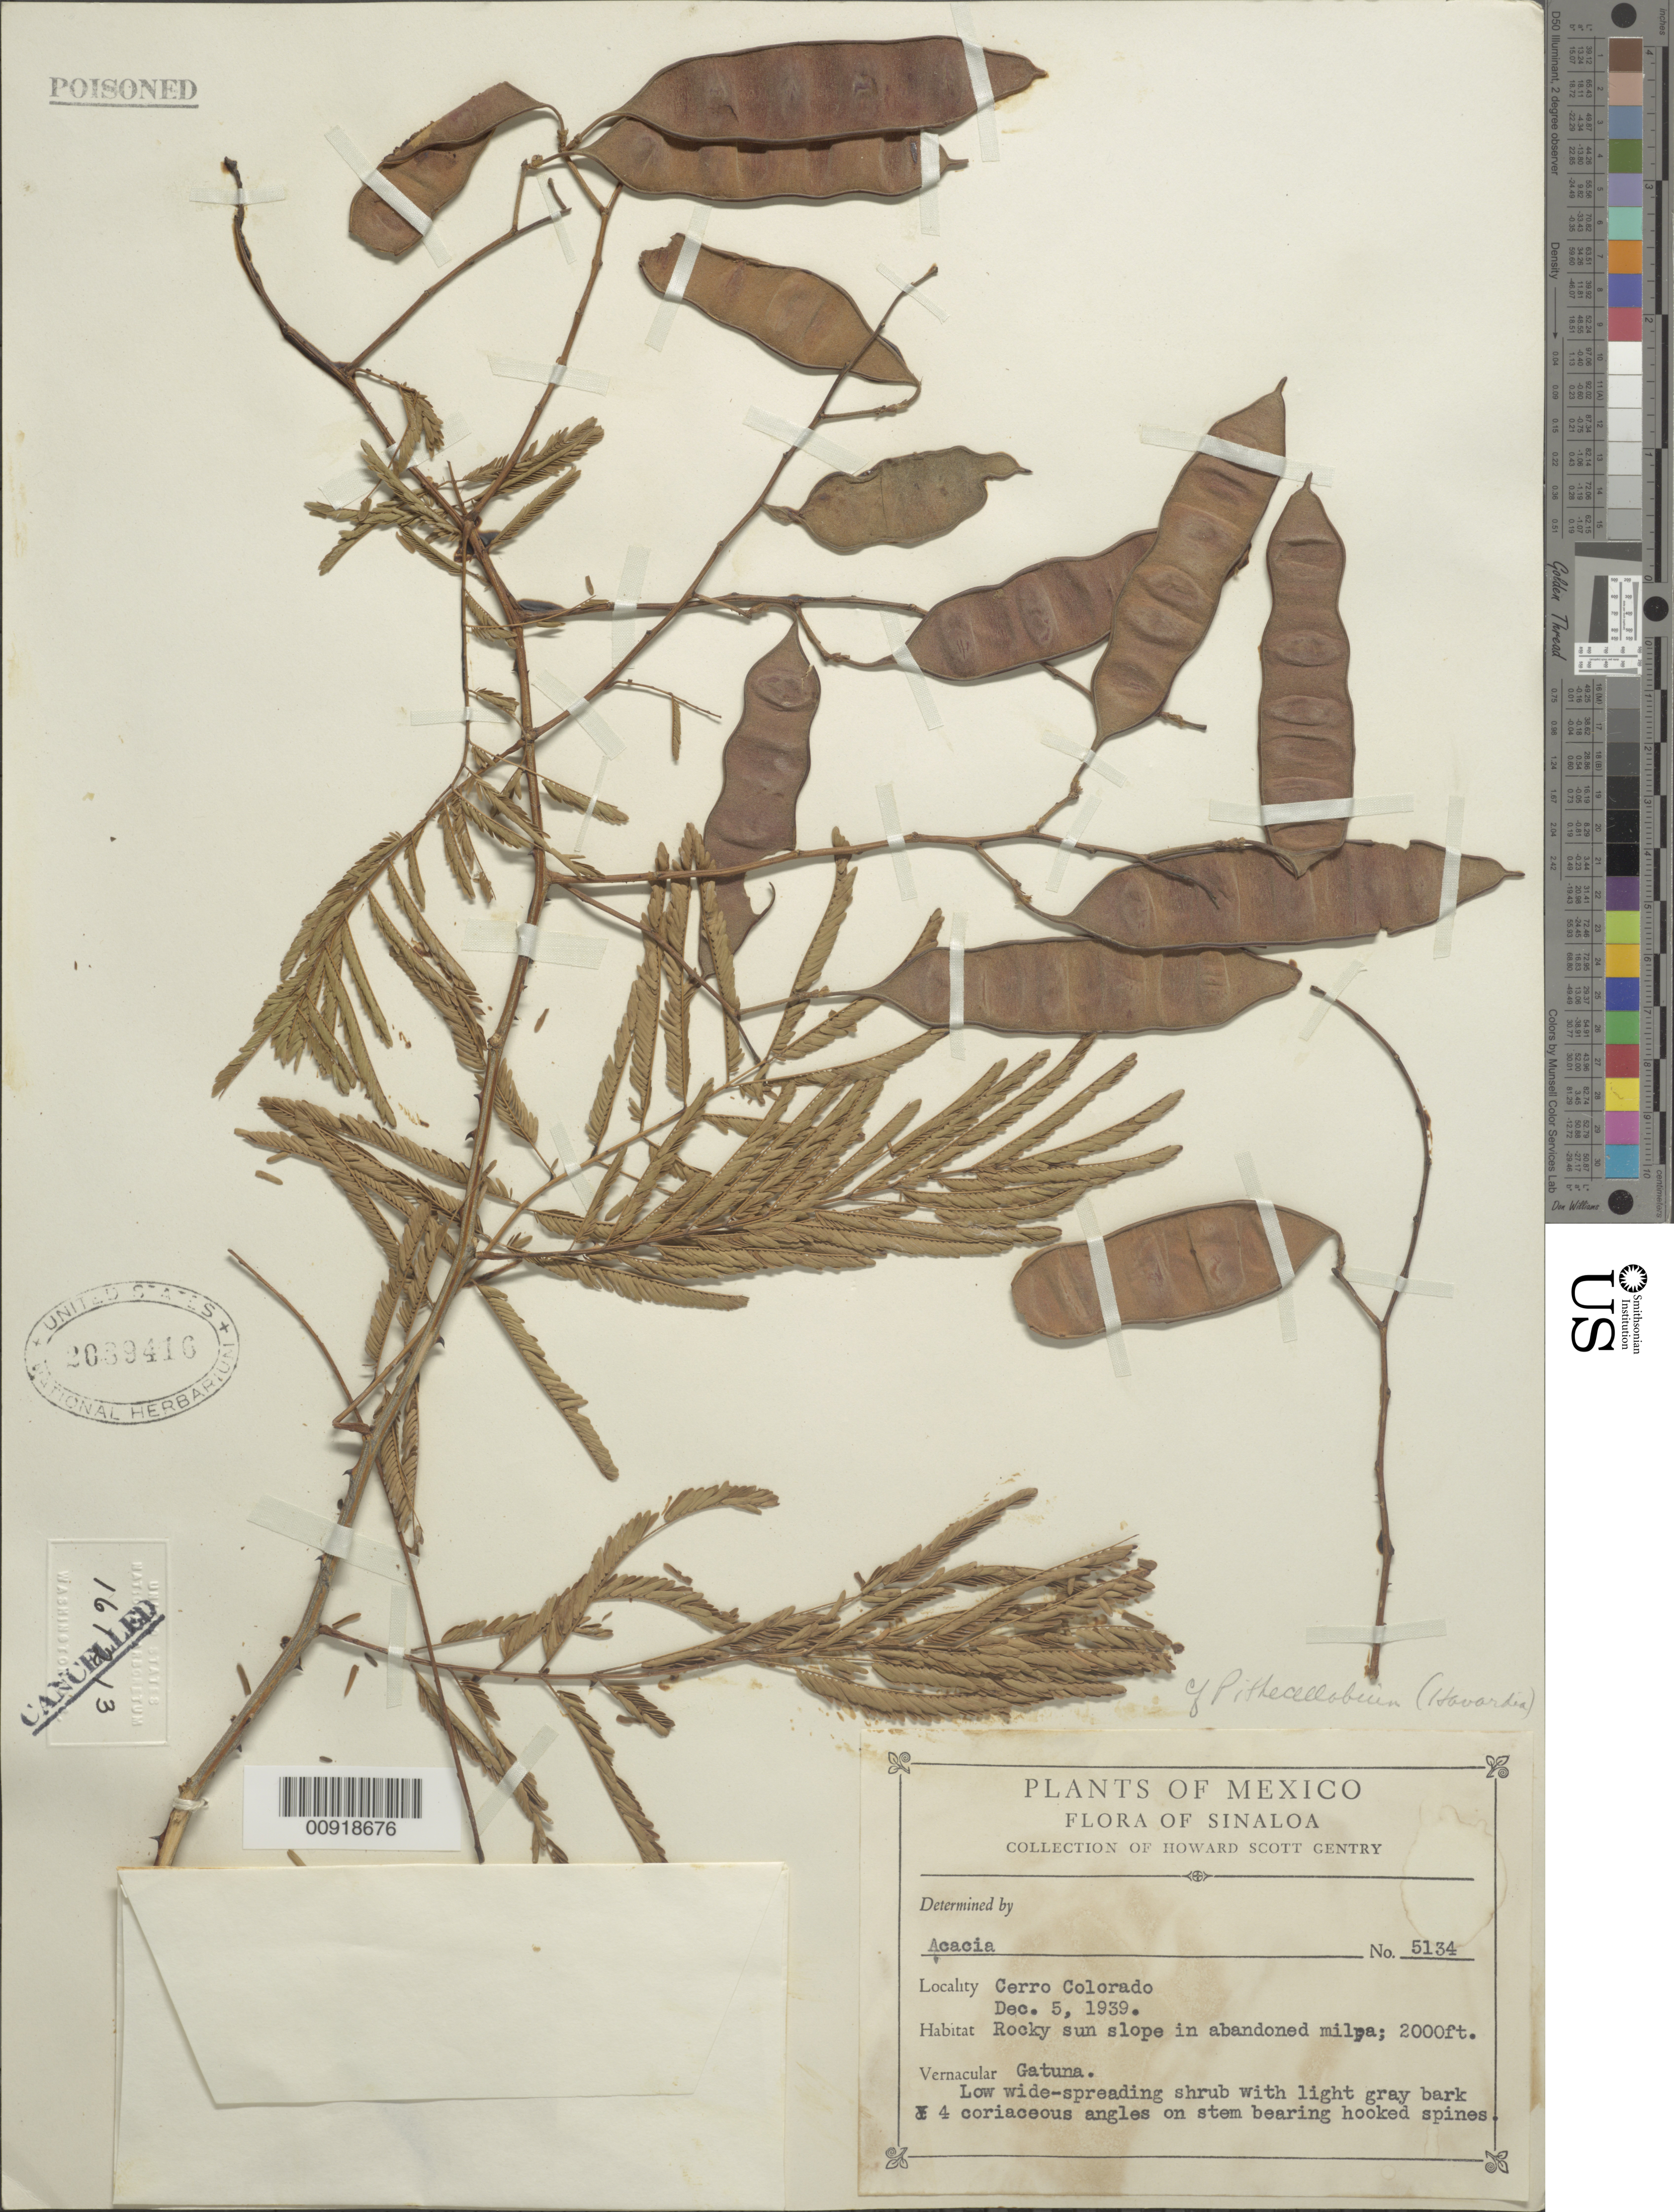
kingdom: Plantae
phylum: Tracheophyta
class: Magnoliopsida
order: Fabales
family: Fabaceae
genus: Pithecellobium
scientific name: Pithecellobium sp.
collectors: H. S. Gentry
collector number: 5134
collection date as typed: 05 Dec 1939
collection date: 1939-12-05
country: Mexico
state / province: Sinaloa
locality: Cerro Colorado.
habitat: Rocky sun slope in abandoned milpa.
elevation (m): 610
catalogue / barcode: US 2089416